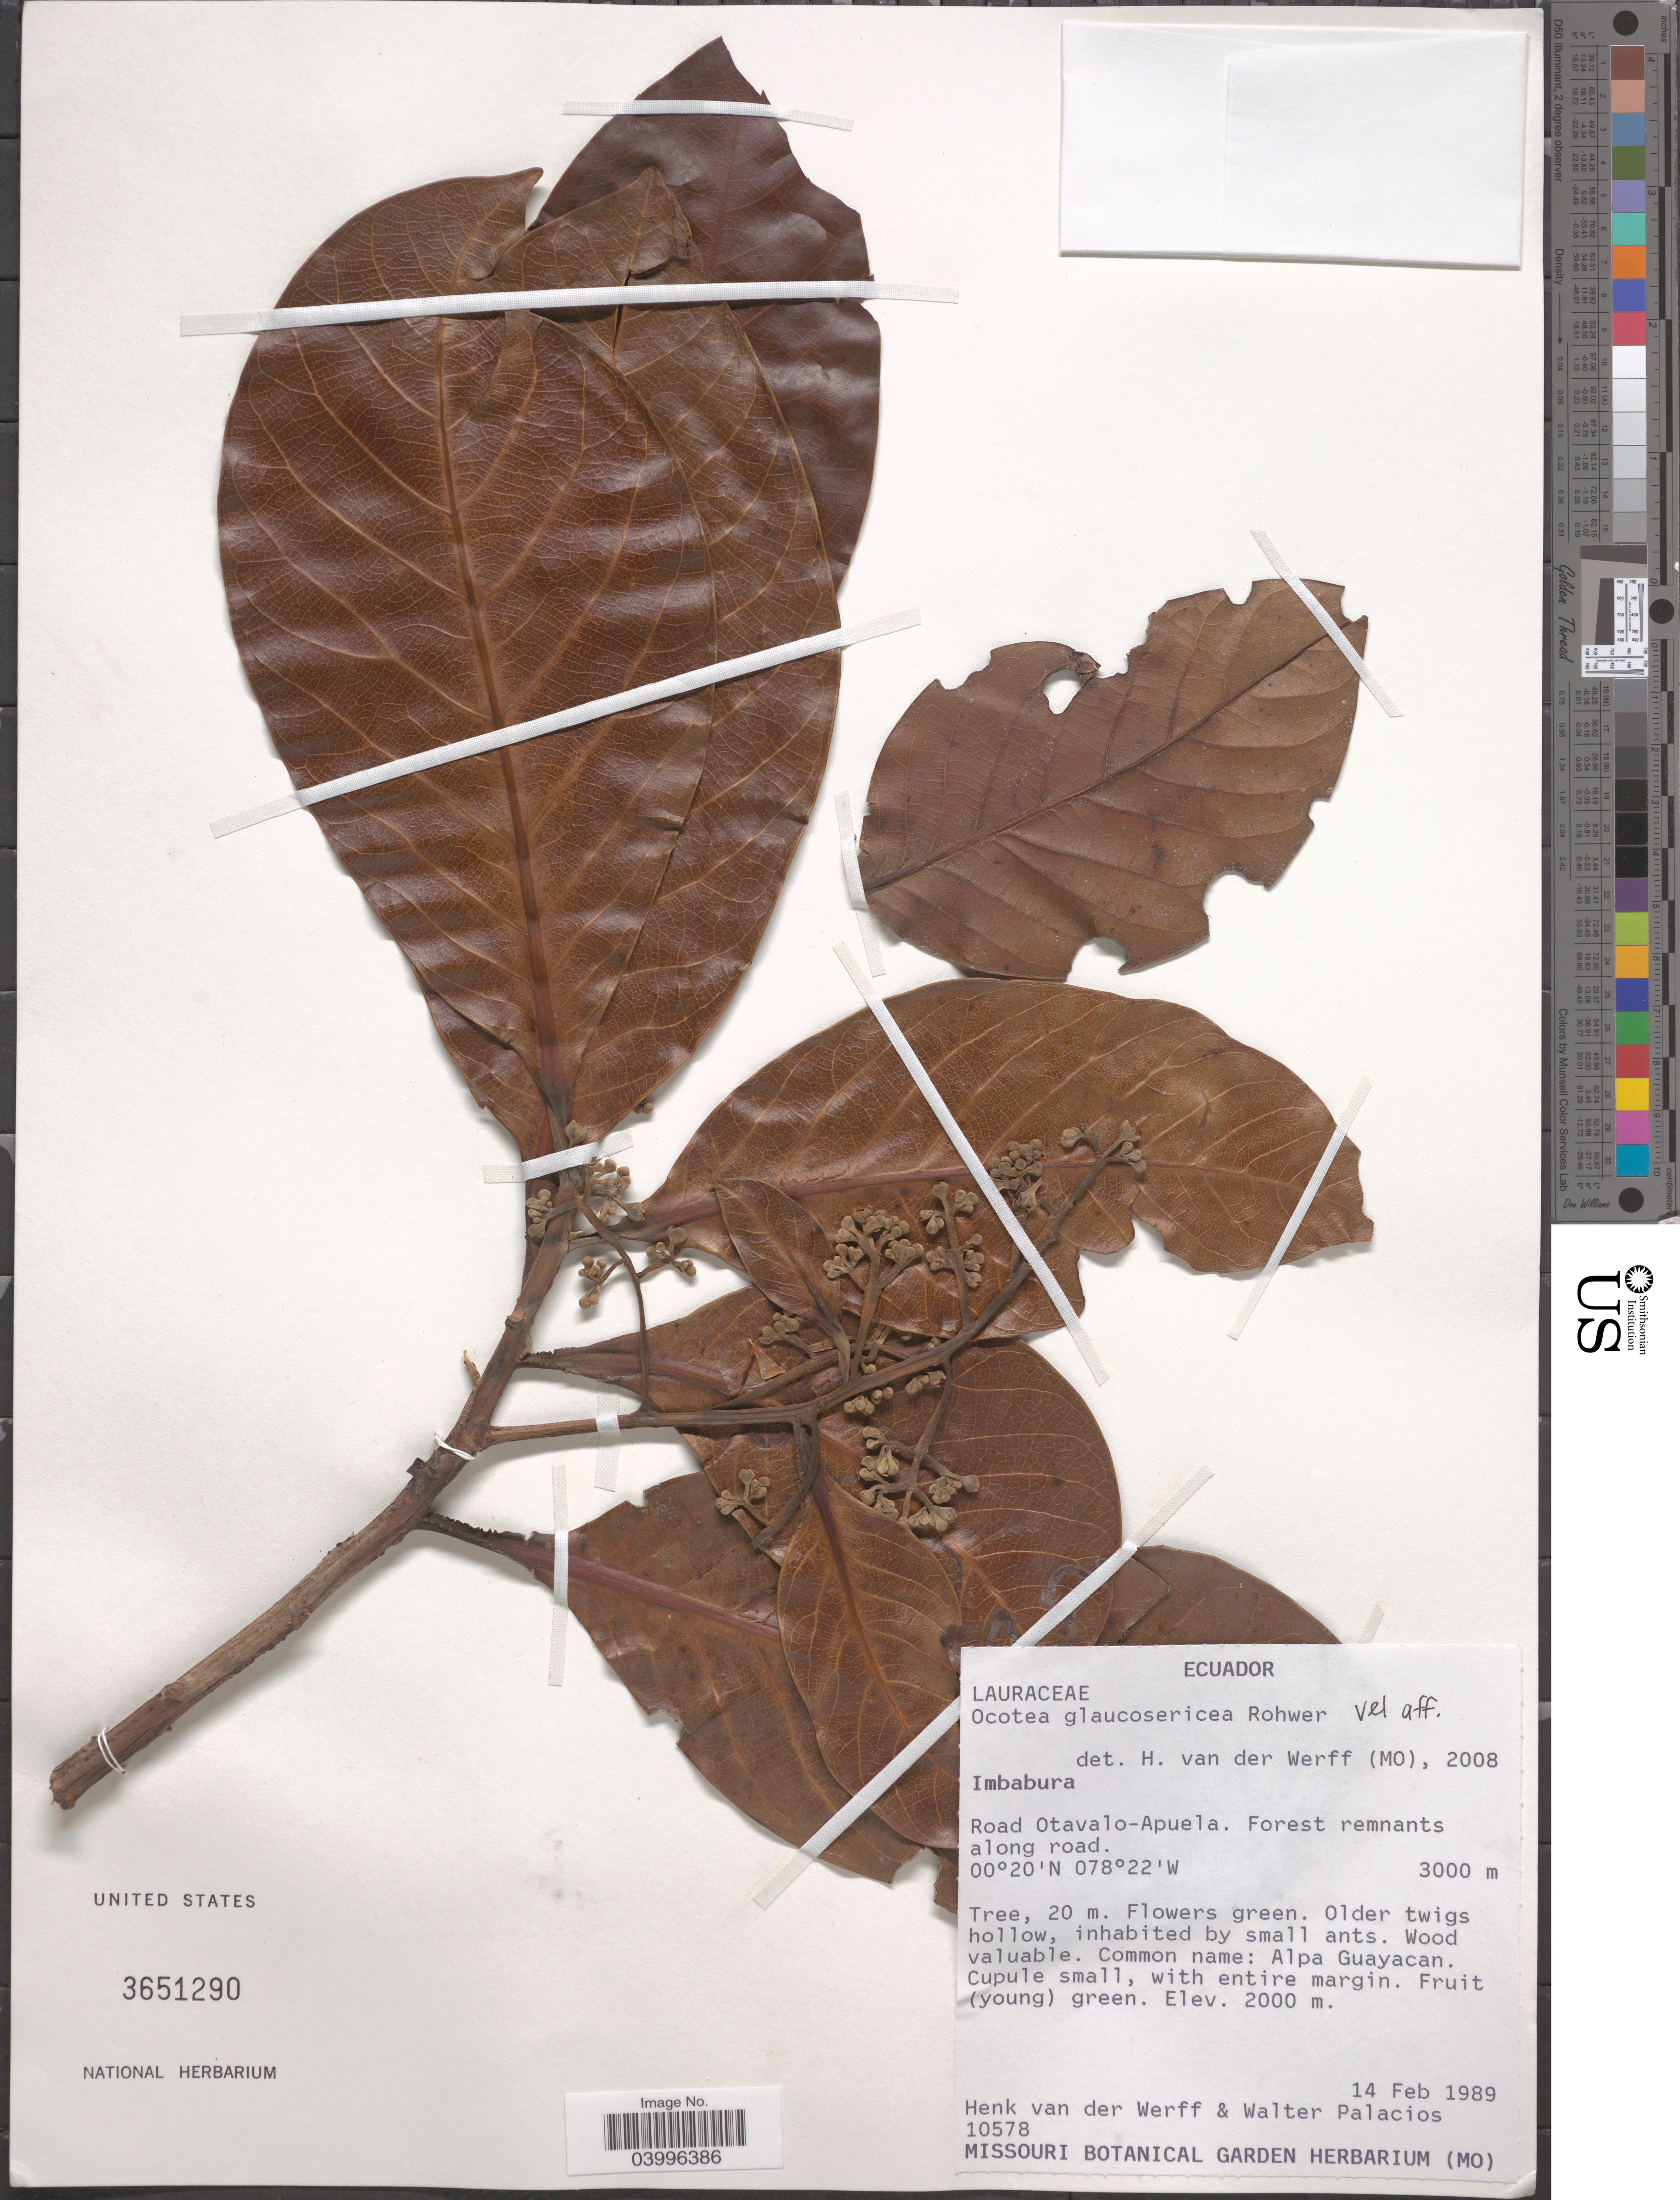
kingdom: Plantae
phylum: Tracheophyta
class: Magnoliopsida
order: Laurales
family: Lauraceae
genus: Ocotea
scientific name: Ocotea glaucosericea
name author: Rohwer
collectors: H. van der Werff & W. Palacios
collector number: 10578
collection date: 1989-02-14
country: Ecuador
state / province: Imbabura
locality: Road Otavalo-Apuela. Forest remnants along road.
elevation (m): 3000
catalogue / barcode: US 3651290